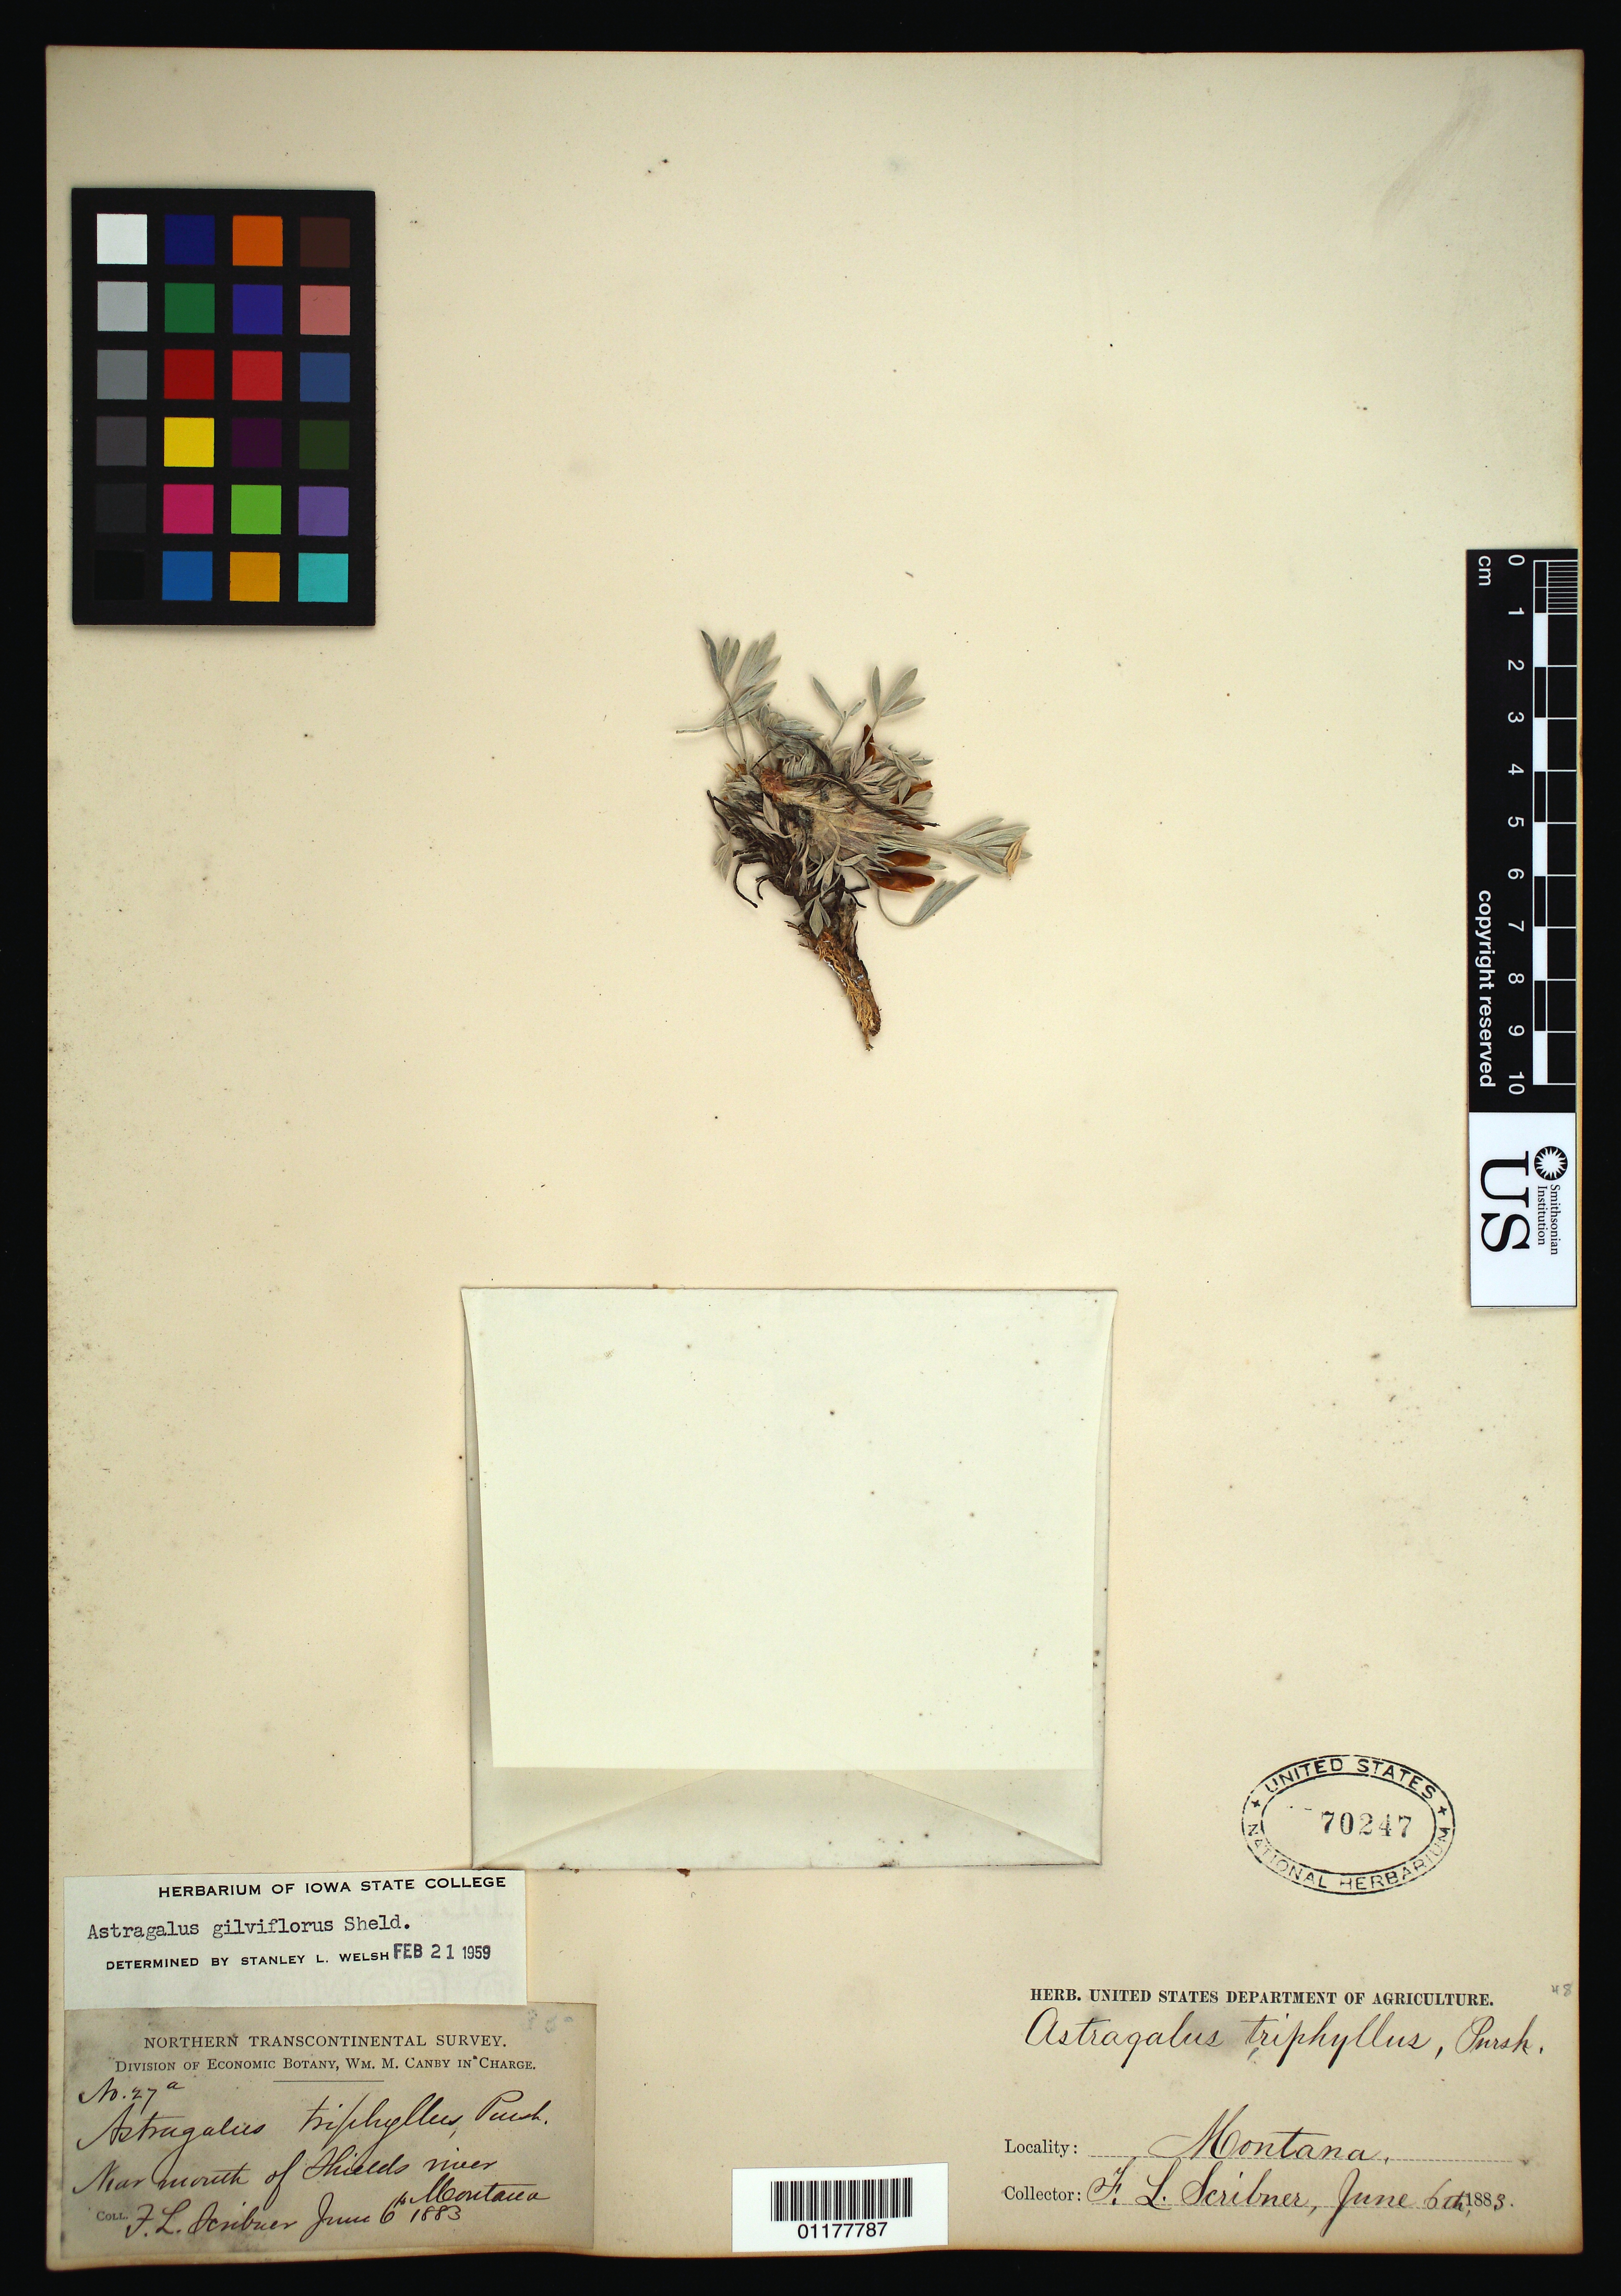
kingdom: Plantae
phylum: Tracheophyta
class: Magnoliopsida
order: Fabales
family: Fabaceae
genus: Astragalus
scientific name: Astragalus gilviflorus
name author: E. Sheld.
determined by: Welsh, Stanley L., (BRY), Brigham Young University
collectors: F. L. Scribner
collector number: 27a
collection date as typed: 06 Jun 1883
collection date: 1883-06-06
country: United States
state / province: Montana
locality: Near mouth of Shields River.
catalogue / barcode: US 70247